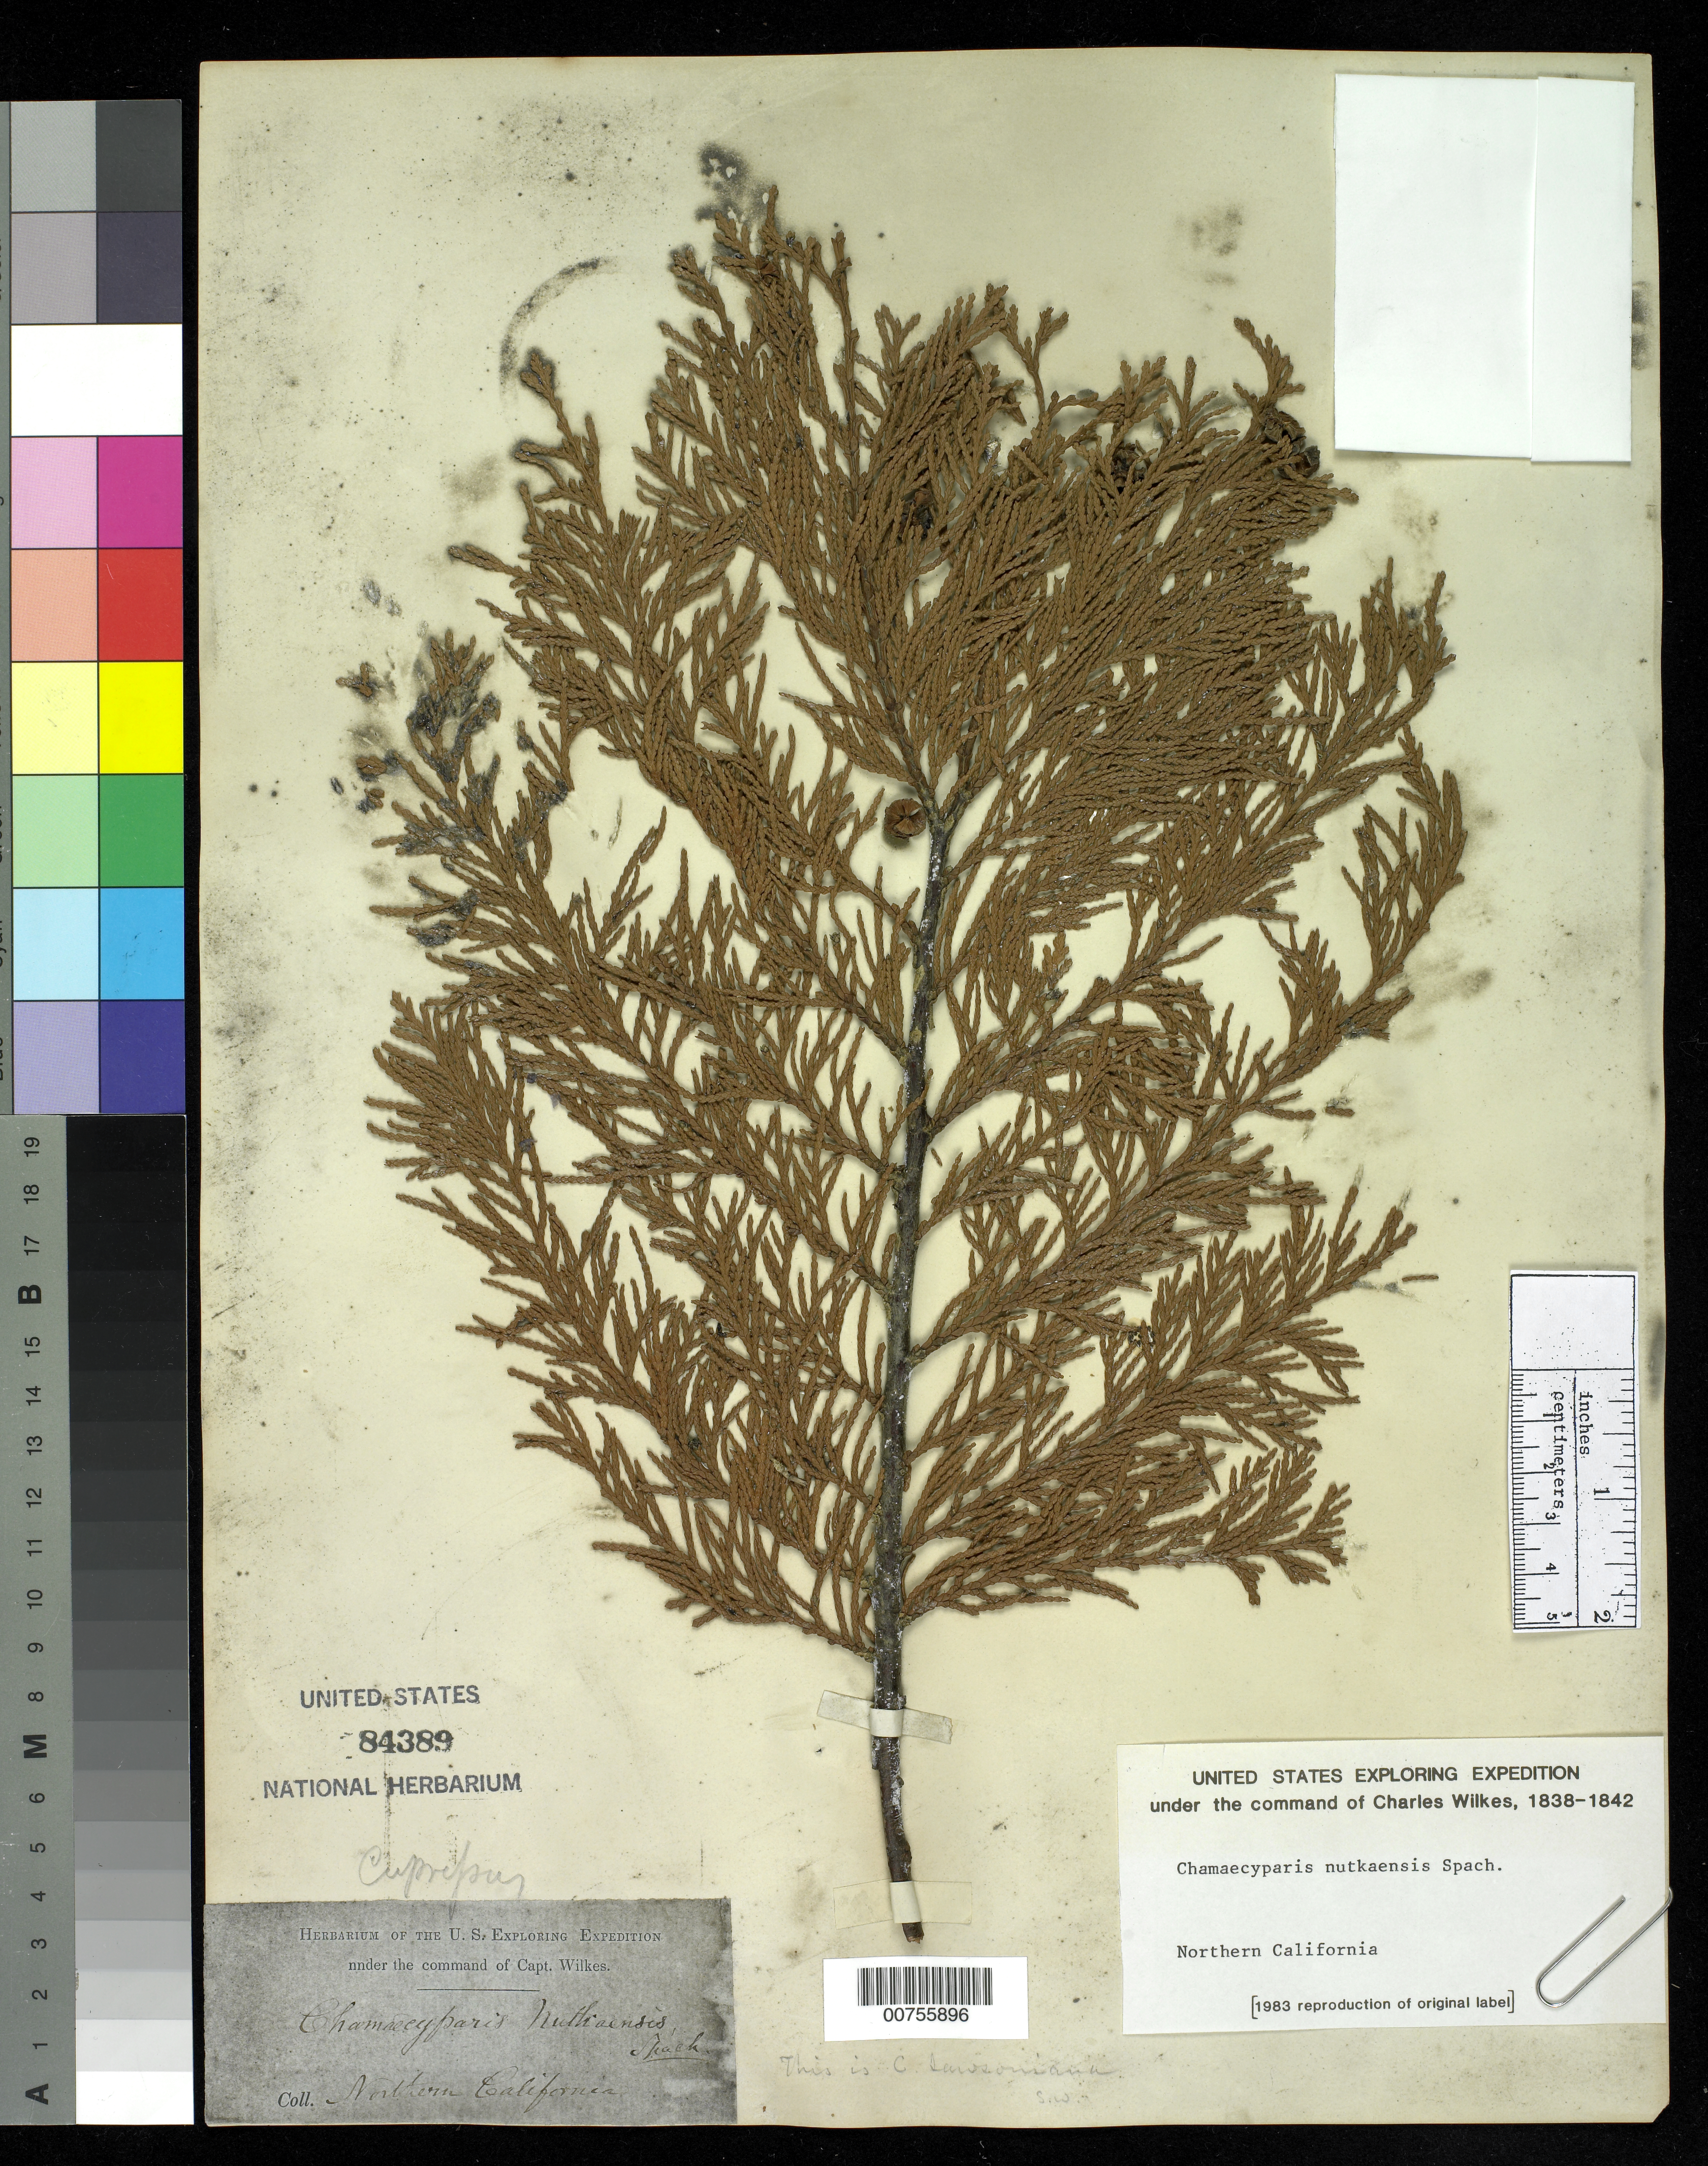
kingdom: Plantae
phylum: Tracheophyta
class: Pinopsida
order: Pinales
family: Cupressaceae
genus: Chamaecyparis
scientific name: Chamaecyparis nootkatensis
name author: (D. Don) Spach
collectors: Wilkes Explor. Exped.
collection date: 1838/1842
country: United States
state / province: California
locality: Northern California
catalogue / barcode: US 84389